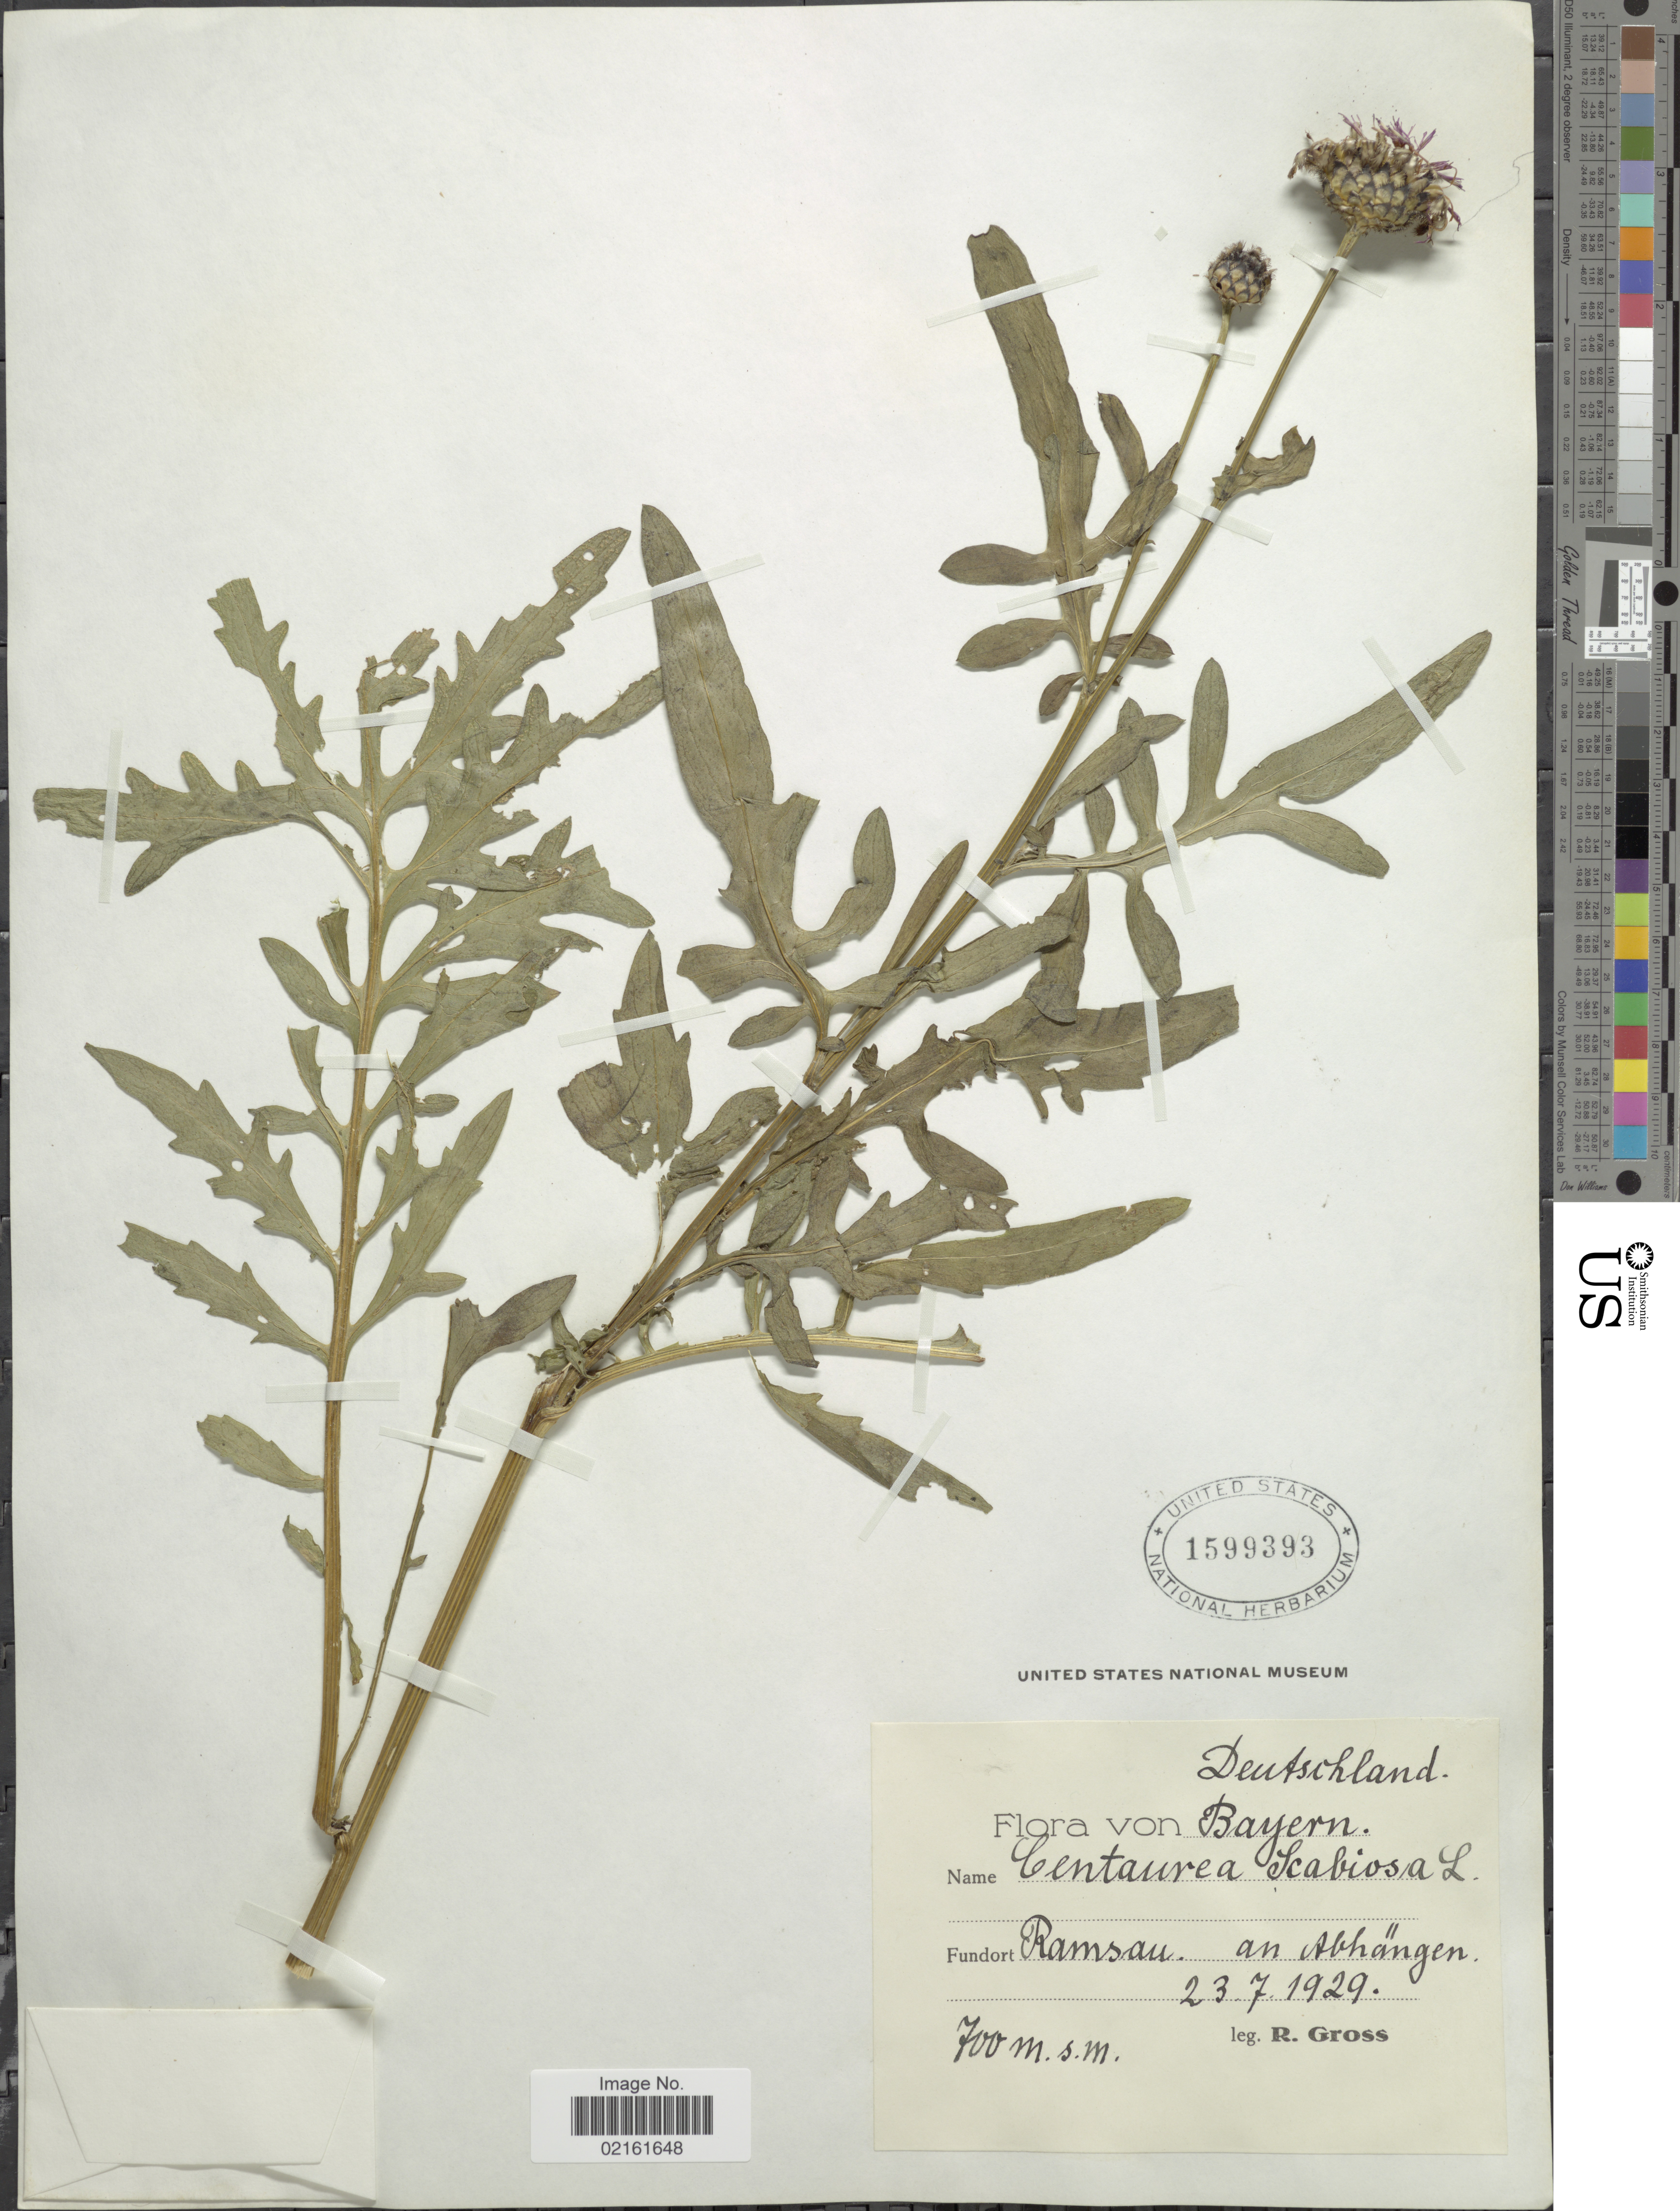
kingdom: Plantae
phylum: Tracheophyta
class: Magnoliopsida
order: Asterales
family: Asteraceae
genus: Centaurea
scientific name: Centaurea scabiosa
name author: L.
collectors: R. Gross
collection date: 1929-07-23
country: Germany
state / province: Bayern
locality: Deutschland. Ramsau. an Abhängen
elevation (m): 700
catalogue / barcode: US 1599393